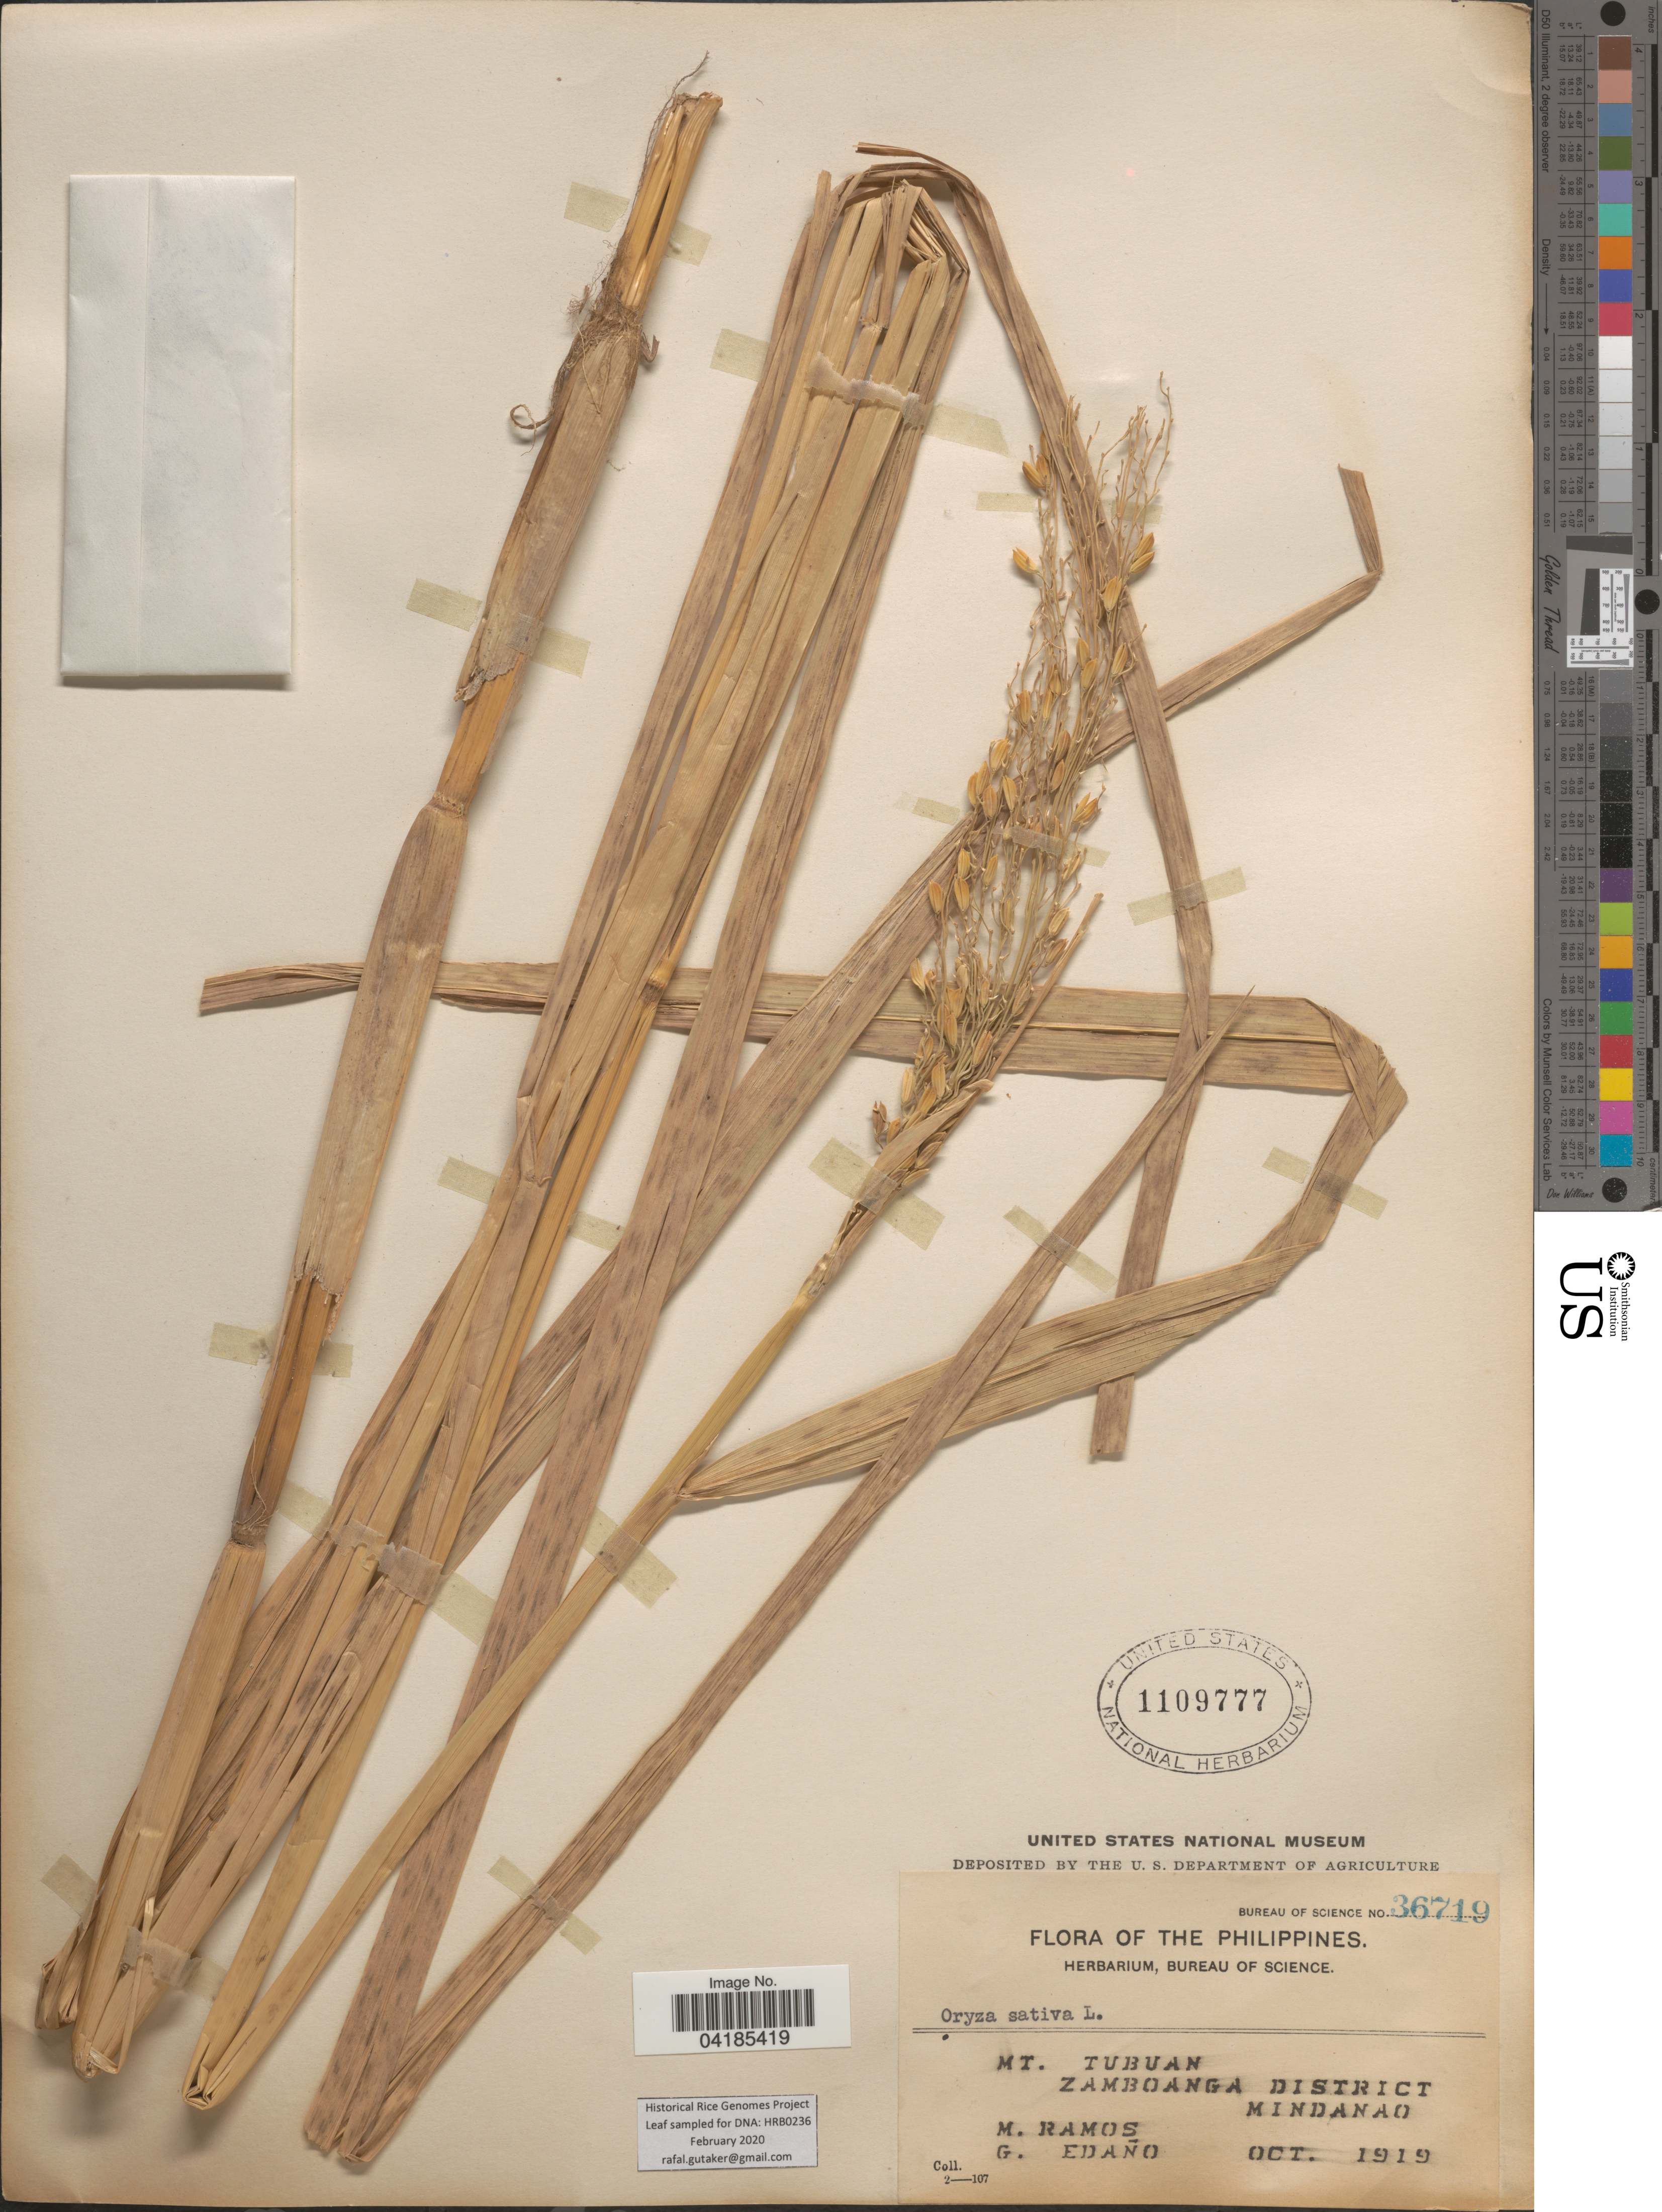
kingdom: Plantae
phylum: Tracheophyta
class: Liliopsida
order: Poales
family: Poaceae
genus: Oryza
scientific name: Oryza sativa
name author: L.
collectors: M. Ramos & G. Edaño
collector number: Bureau of Science 36719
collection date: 1919-10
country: Philippines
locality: Mt. Tubuan. Zamboanga District. Mindanao.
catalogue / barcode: US 1109777